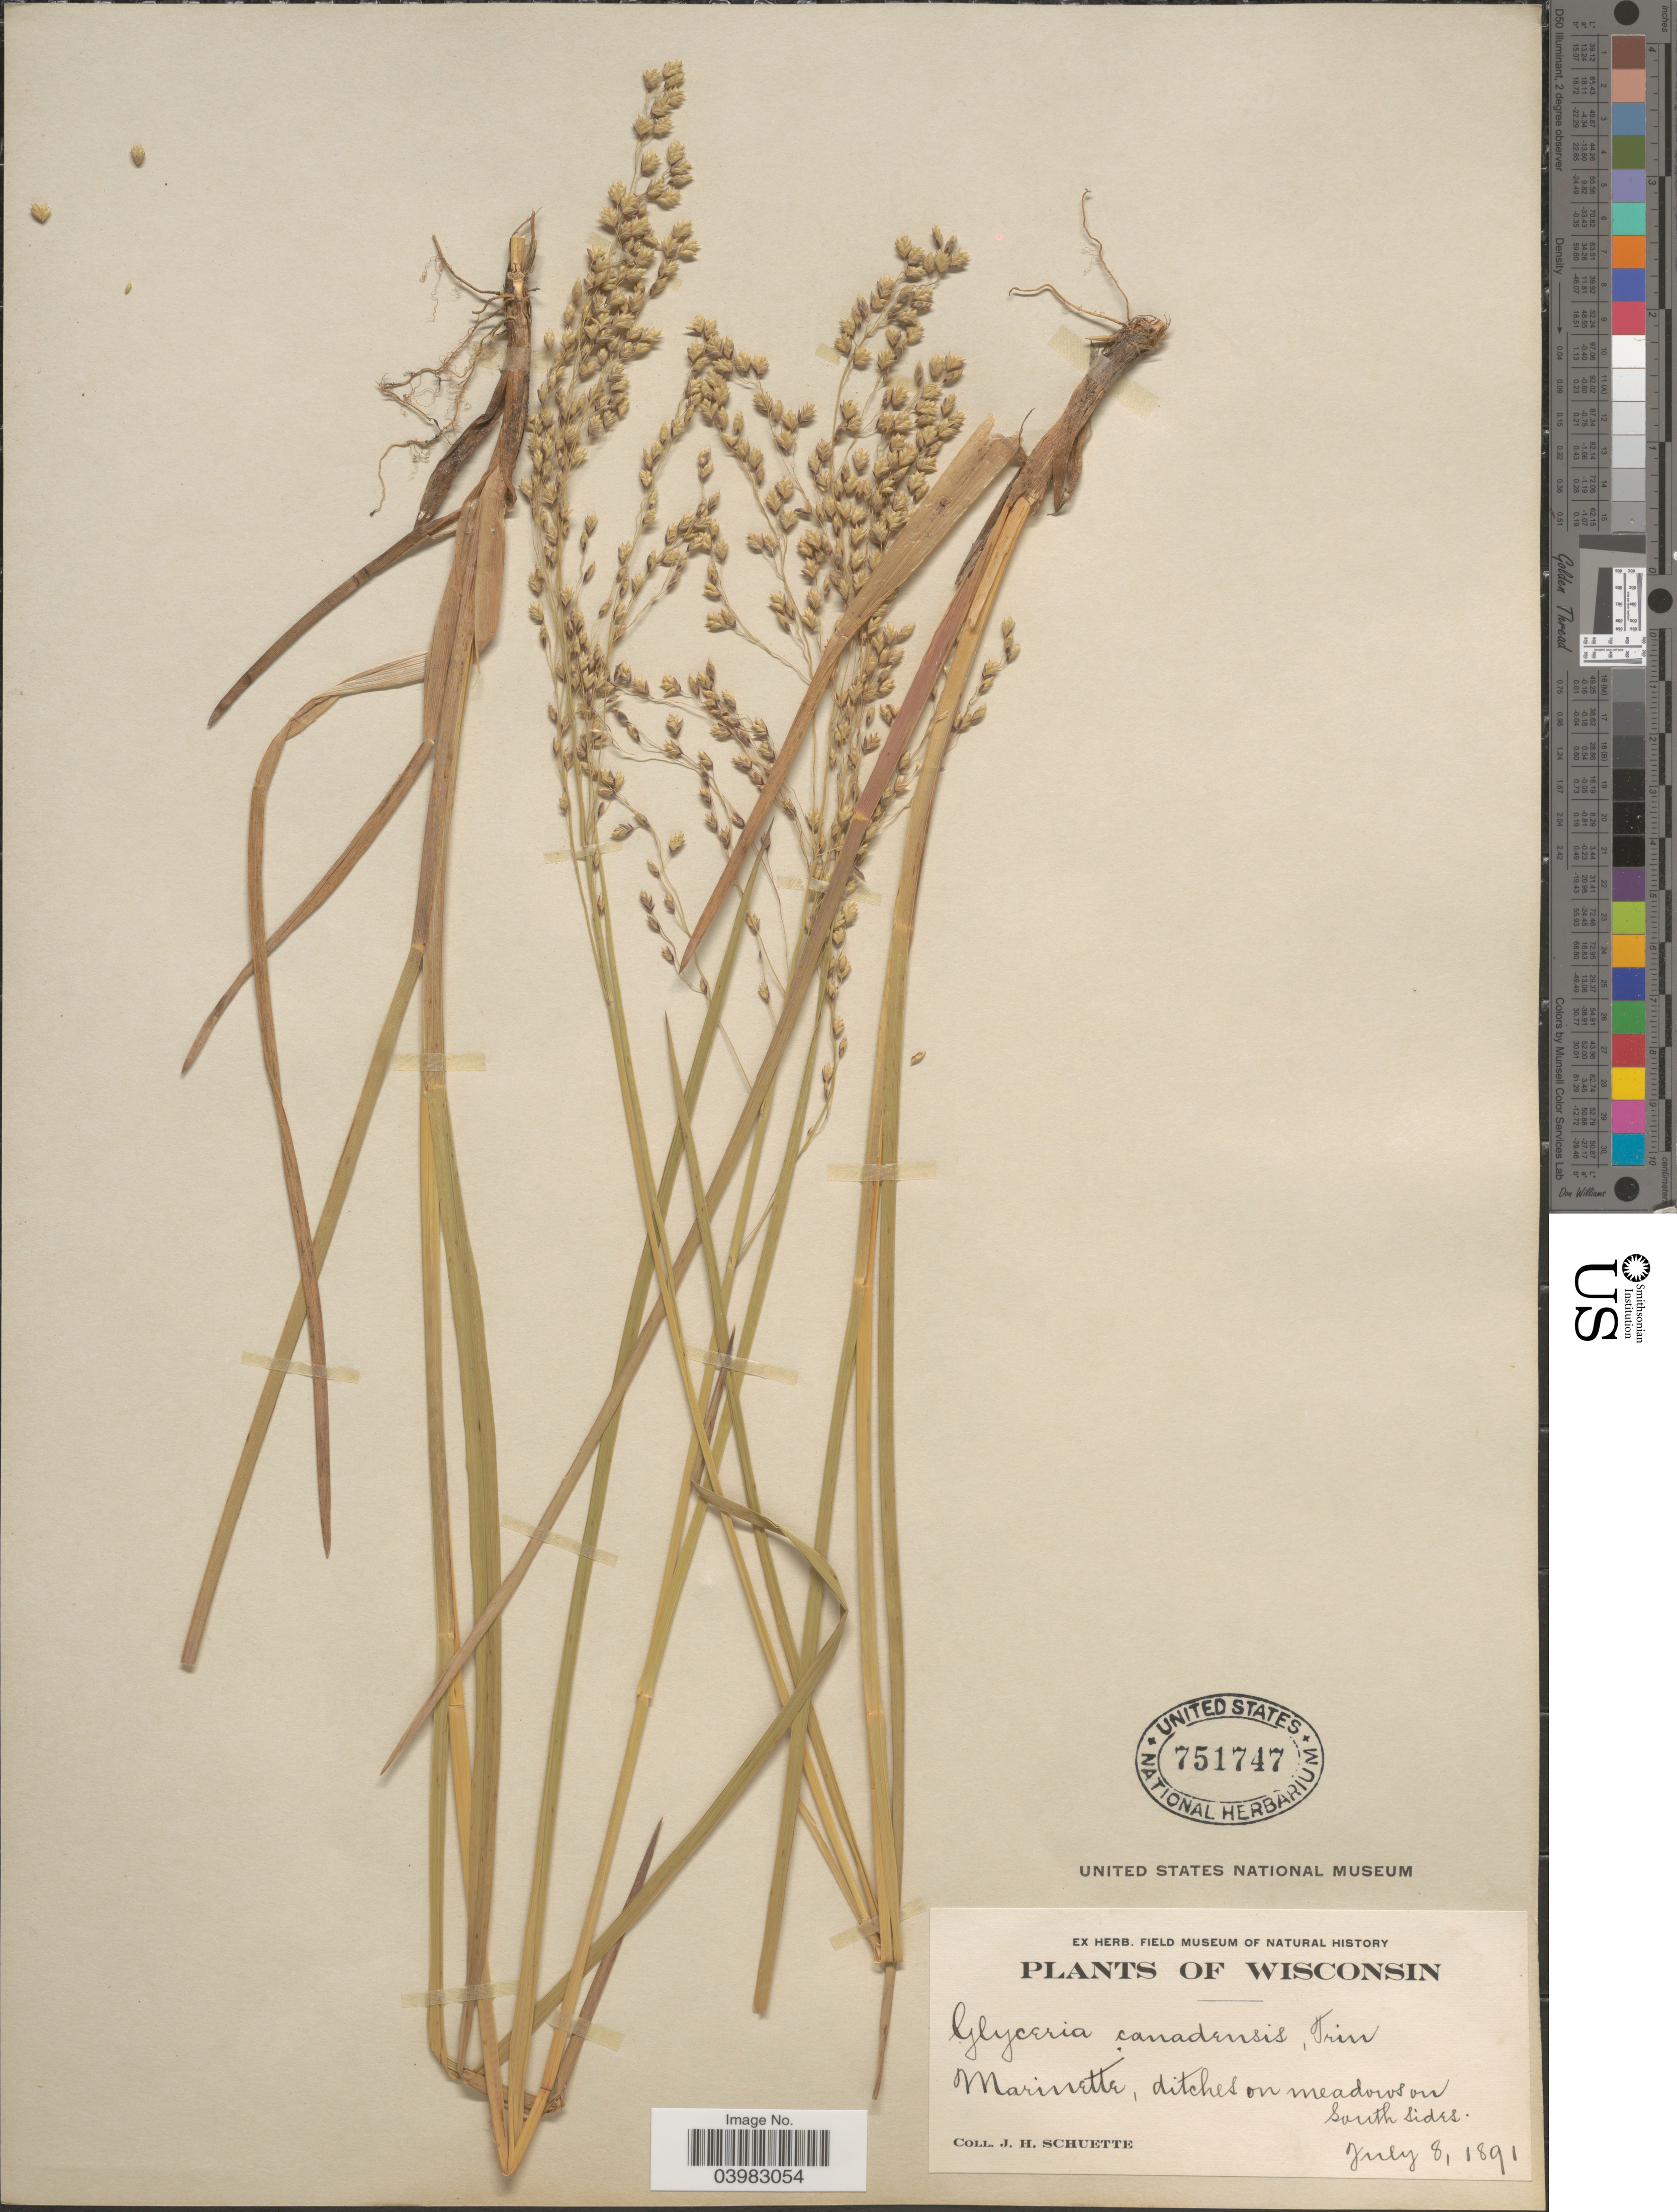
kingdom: Plantae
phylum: Tracheophyta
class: Liliopsida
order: Poales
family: Poaceae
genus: Glyceria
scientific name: Glyceria canadensis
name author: (Michx.) Trin.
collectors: J. H. Schuette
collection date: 1891-07-08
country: United States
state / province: Wisconsin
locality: Marinette, ditches on meadows on South sides.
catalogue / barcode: US 751747